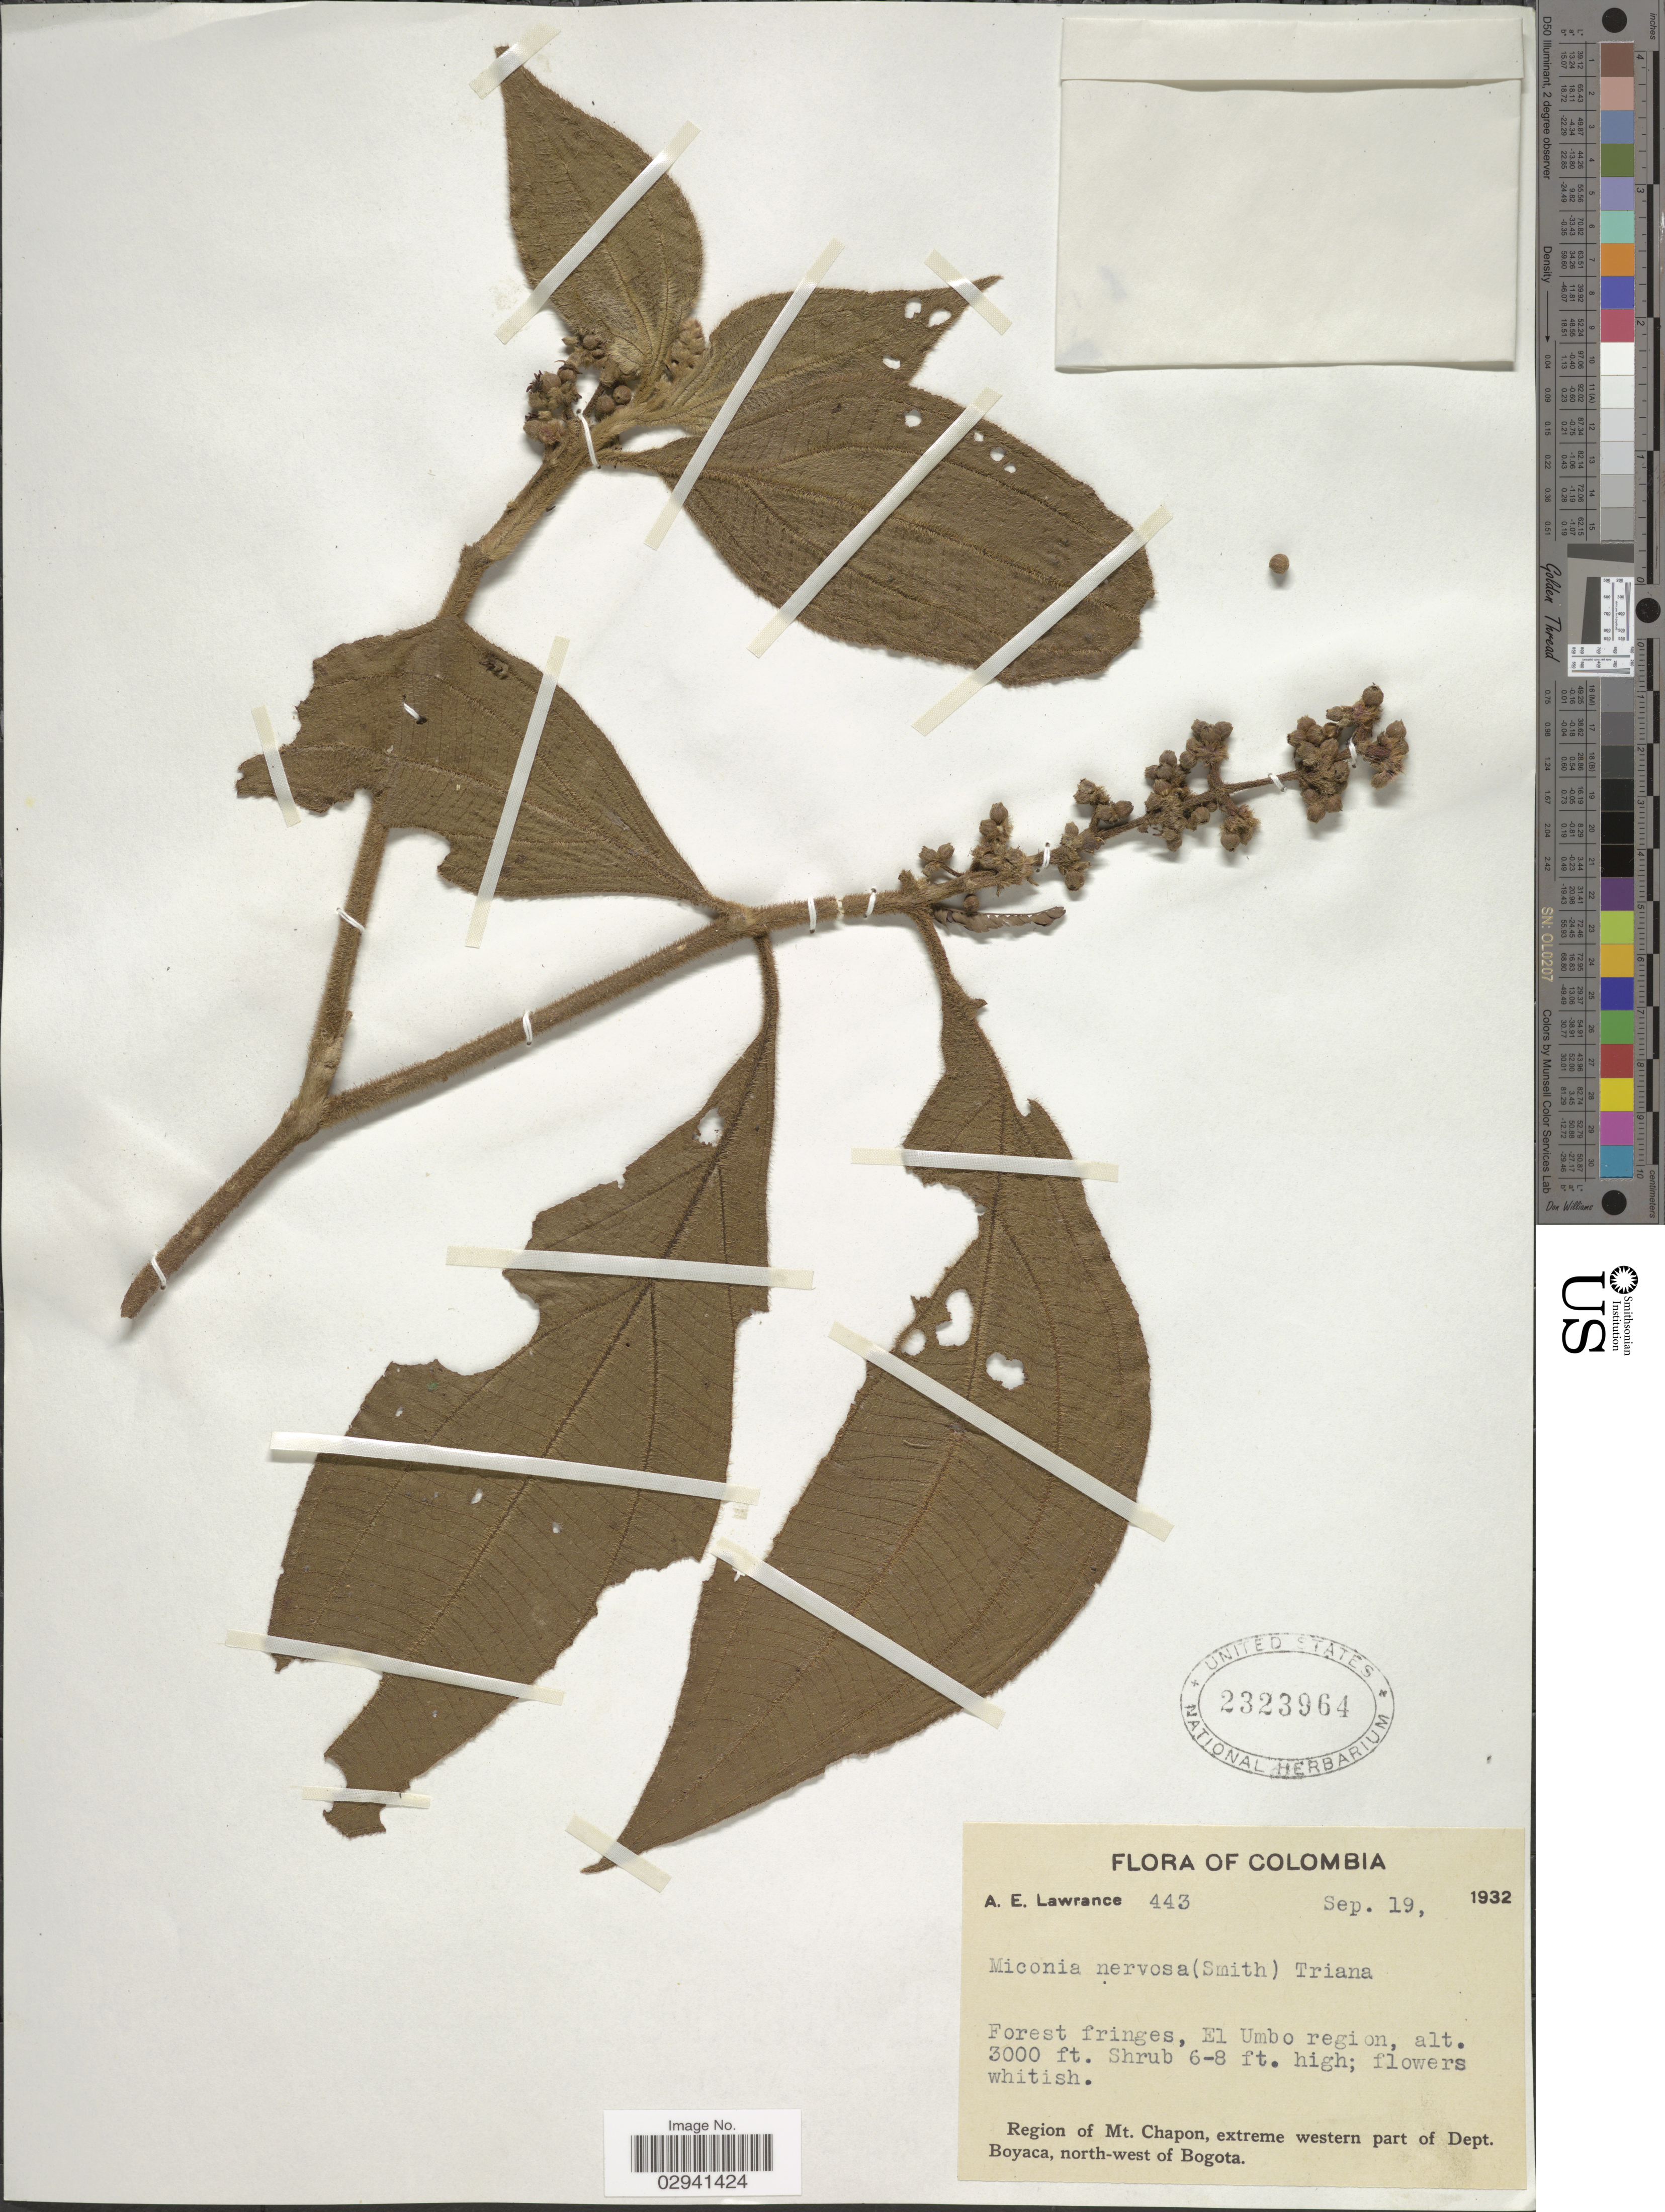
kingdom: Plantae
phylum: Tracheophyta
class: Magnoliopsida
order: Myrtales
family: Melastomataceae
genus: Miconia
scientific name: Miconia nervosa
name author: (Sm.) Triana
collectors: A. Lawrance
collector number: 443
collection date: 1932-09-19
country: Colombia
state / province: Boyacá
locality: Forest fringes, El Umbo region, Region of Mt. Chapon, extreme western part of Dept. Boyaca, north-west of Bogota.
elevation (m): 914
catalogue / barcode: US 2323964